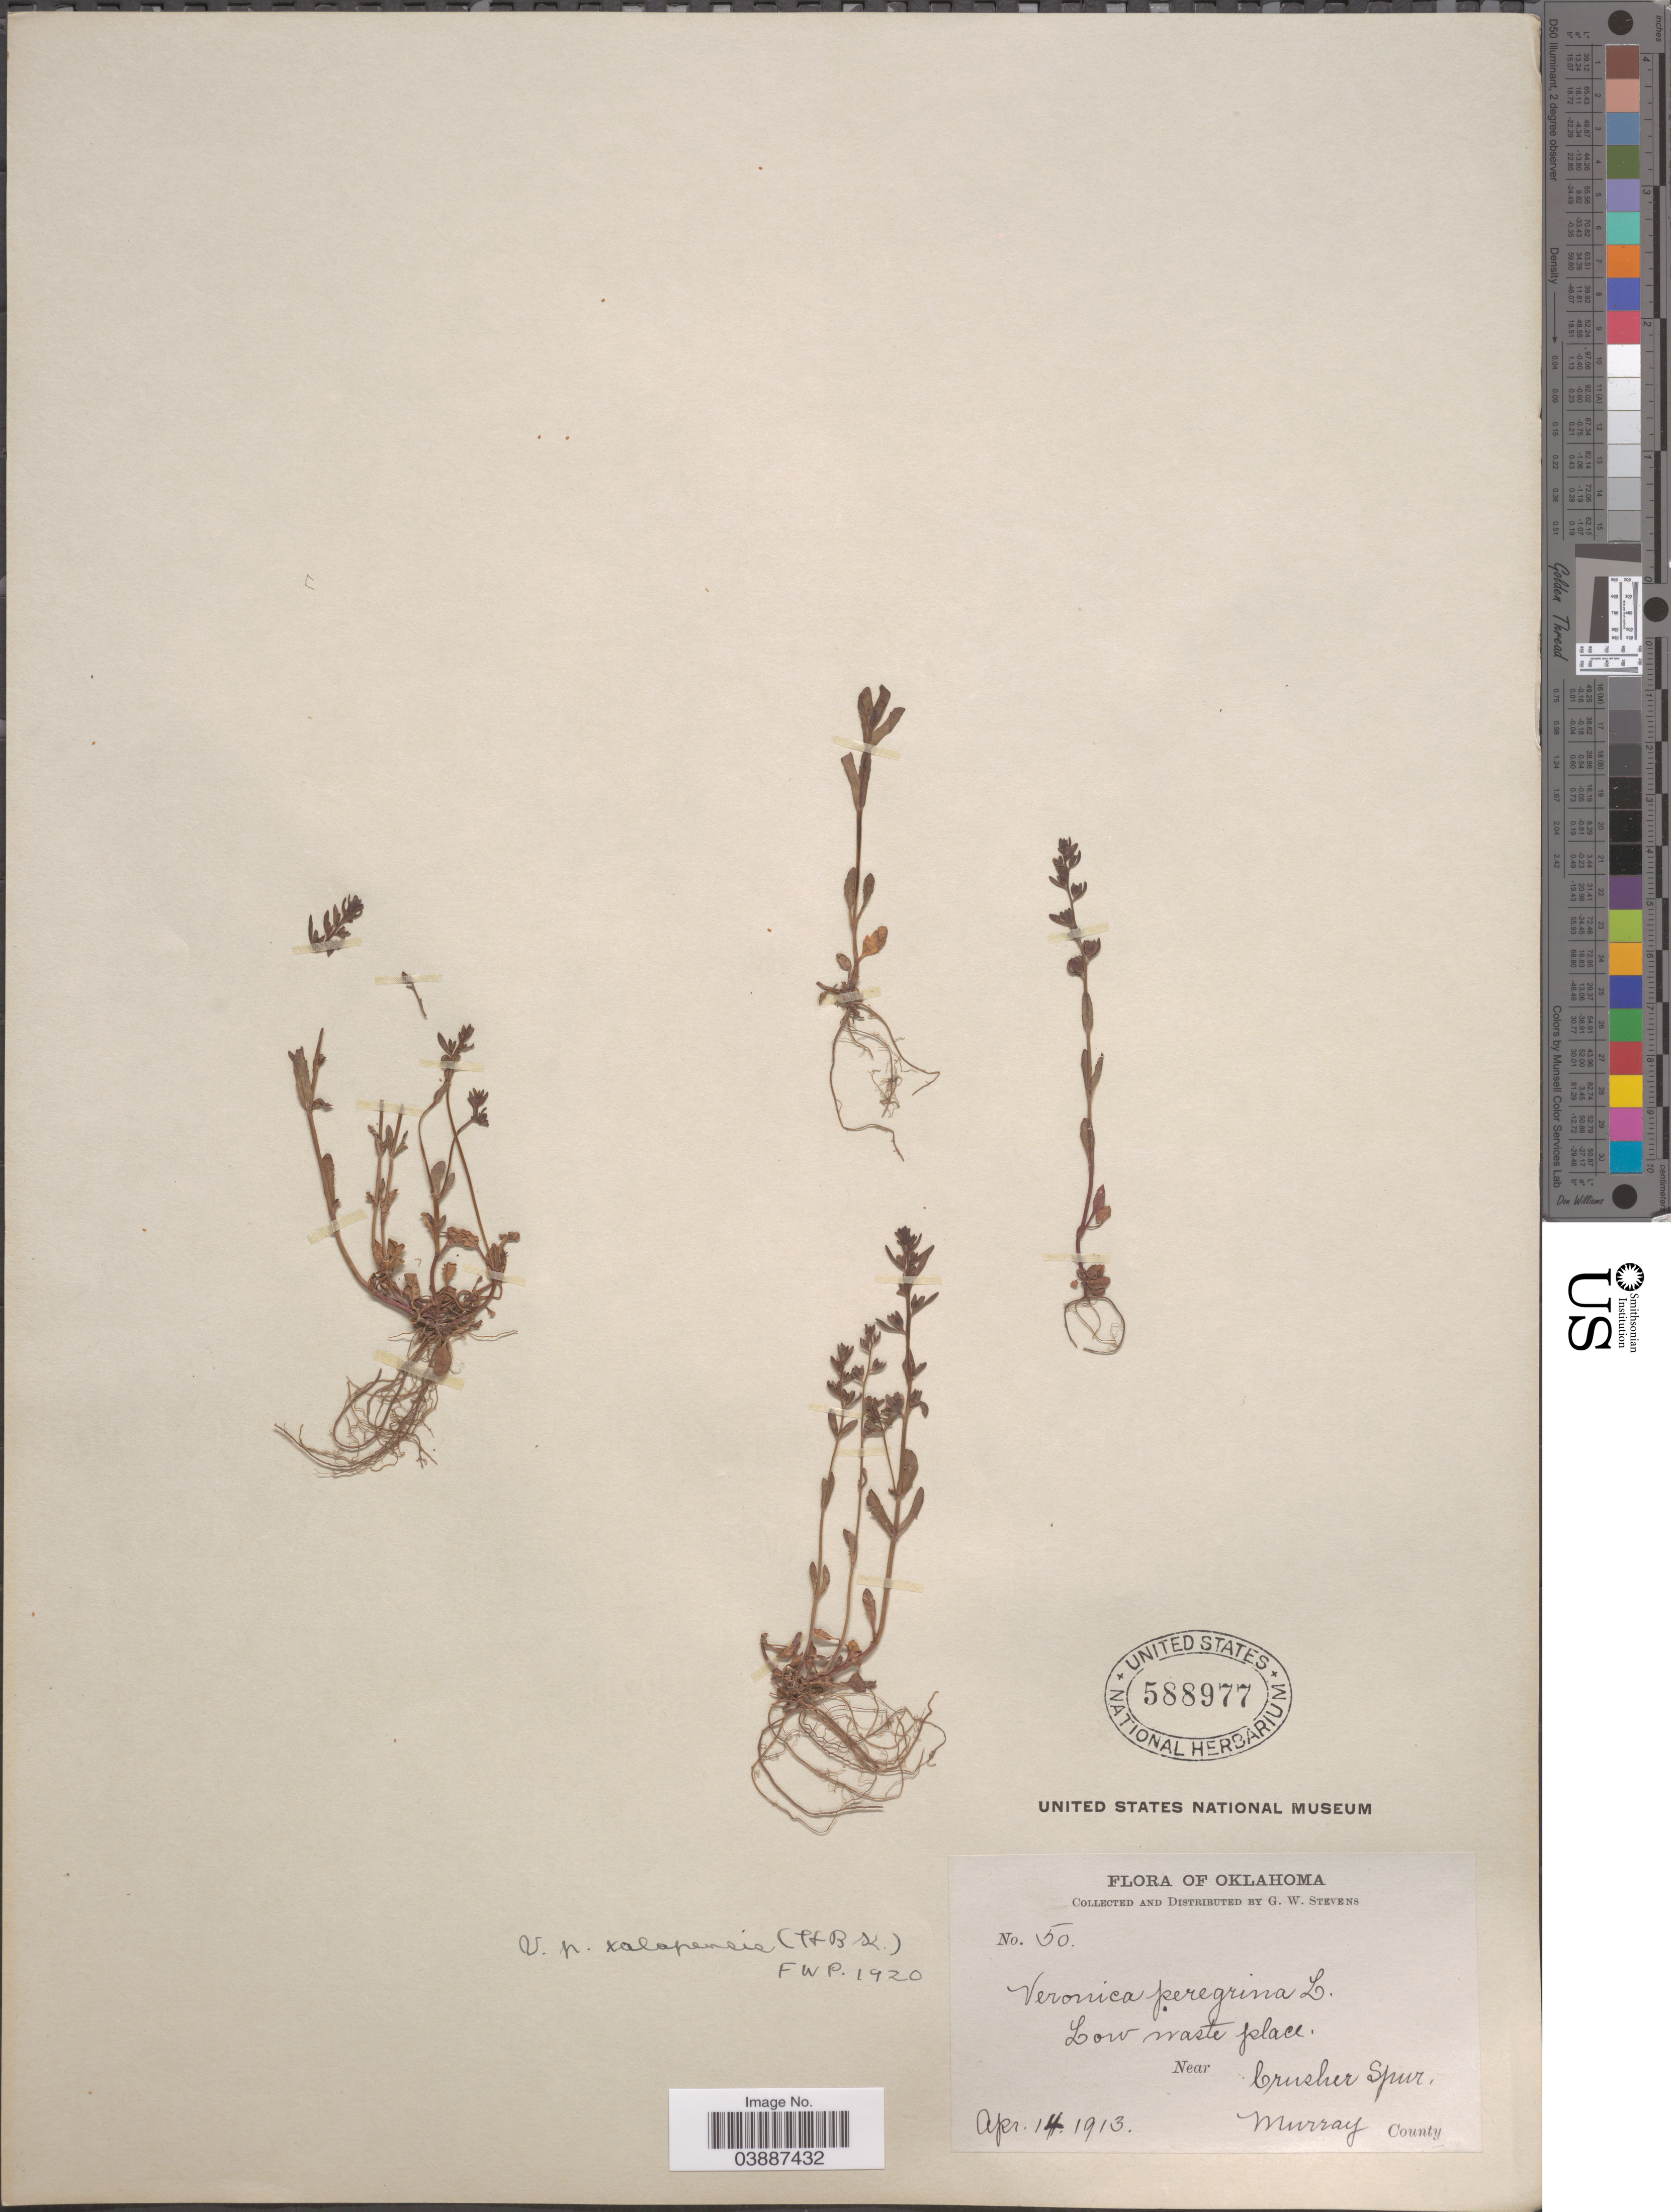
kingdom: Plantae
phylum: Tracheophyta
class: Magnoliopsida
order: Lamiales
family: Plantaginaceae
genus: Veronica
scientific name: Veronica peregrina var. xalapensis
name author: Kunth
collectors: G. W. Stevens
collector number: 50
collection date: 1913-04-14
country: United States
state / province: Oklahoma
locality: Near Crusher Spur. Murray County.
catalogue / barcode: US 588977